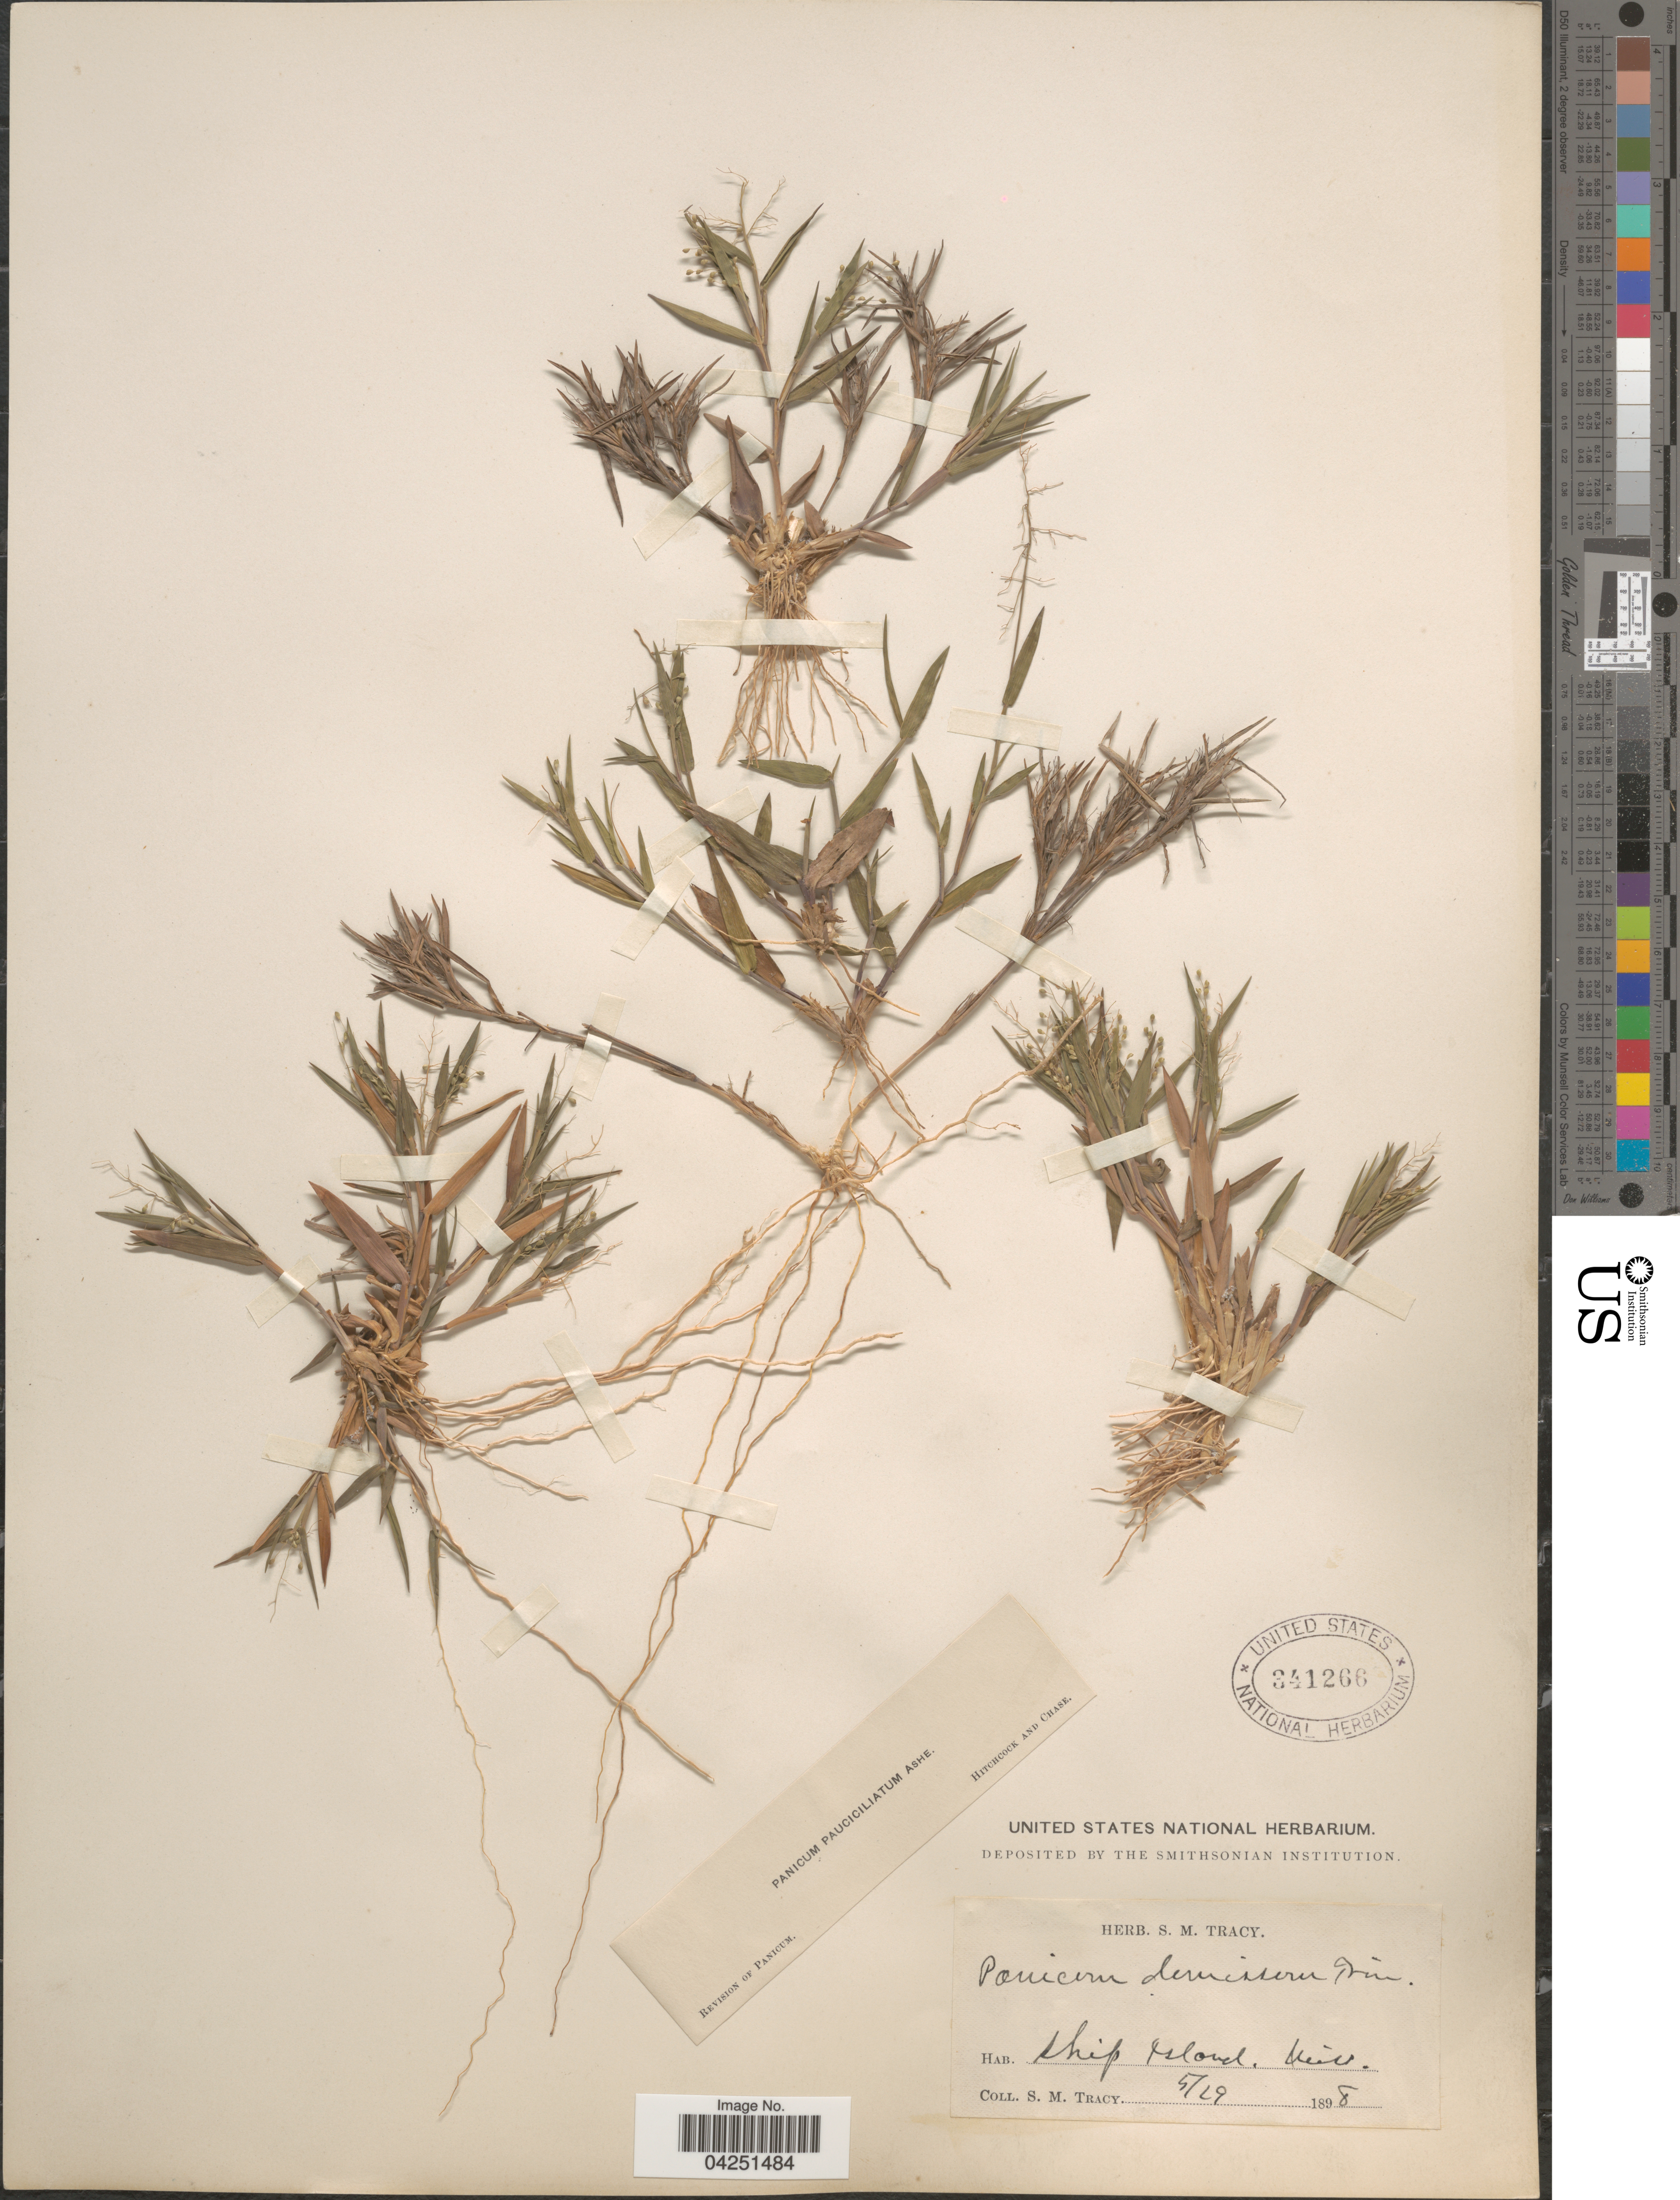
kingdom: Plantae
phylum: Tracheophyta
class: Liliopsida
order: Poales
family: Poaceae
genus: Dichanthelium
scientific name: Dichanthelium acuminatum var. acuminatum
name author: (Sw.) Gould & C.A. Clark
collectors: S. M. Tracy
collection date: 1898-05-29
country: United States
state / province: Mississippi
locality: Ship Island.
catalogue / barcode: US 341266